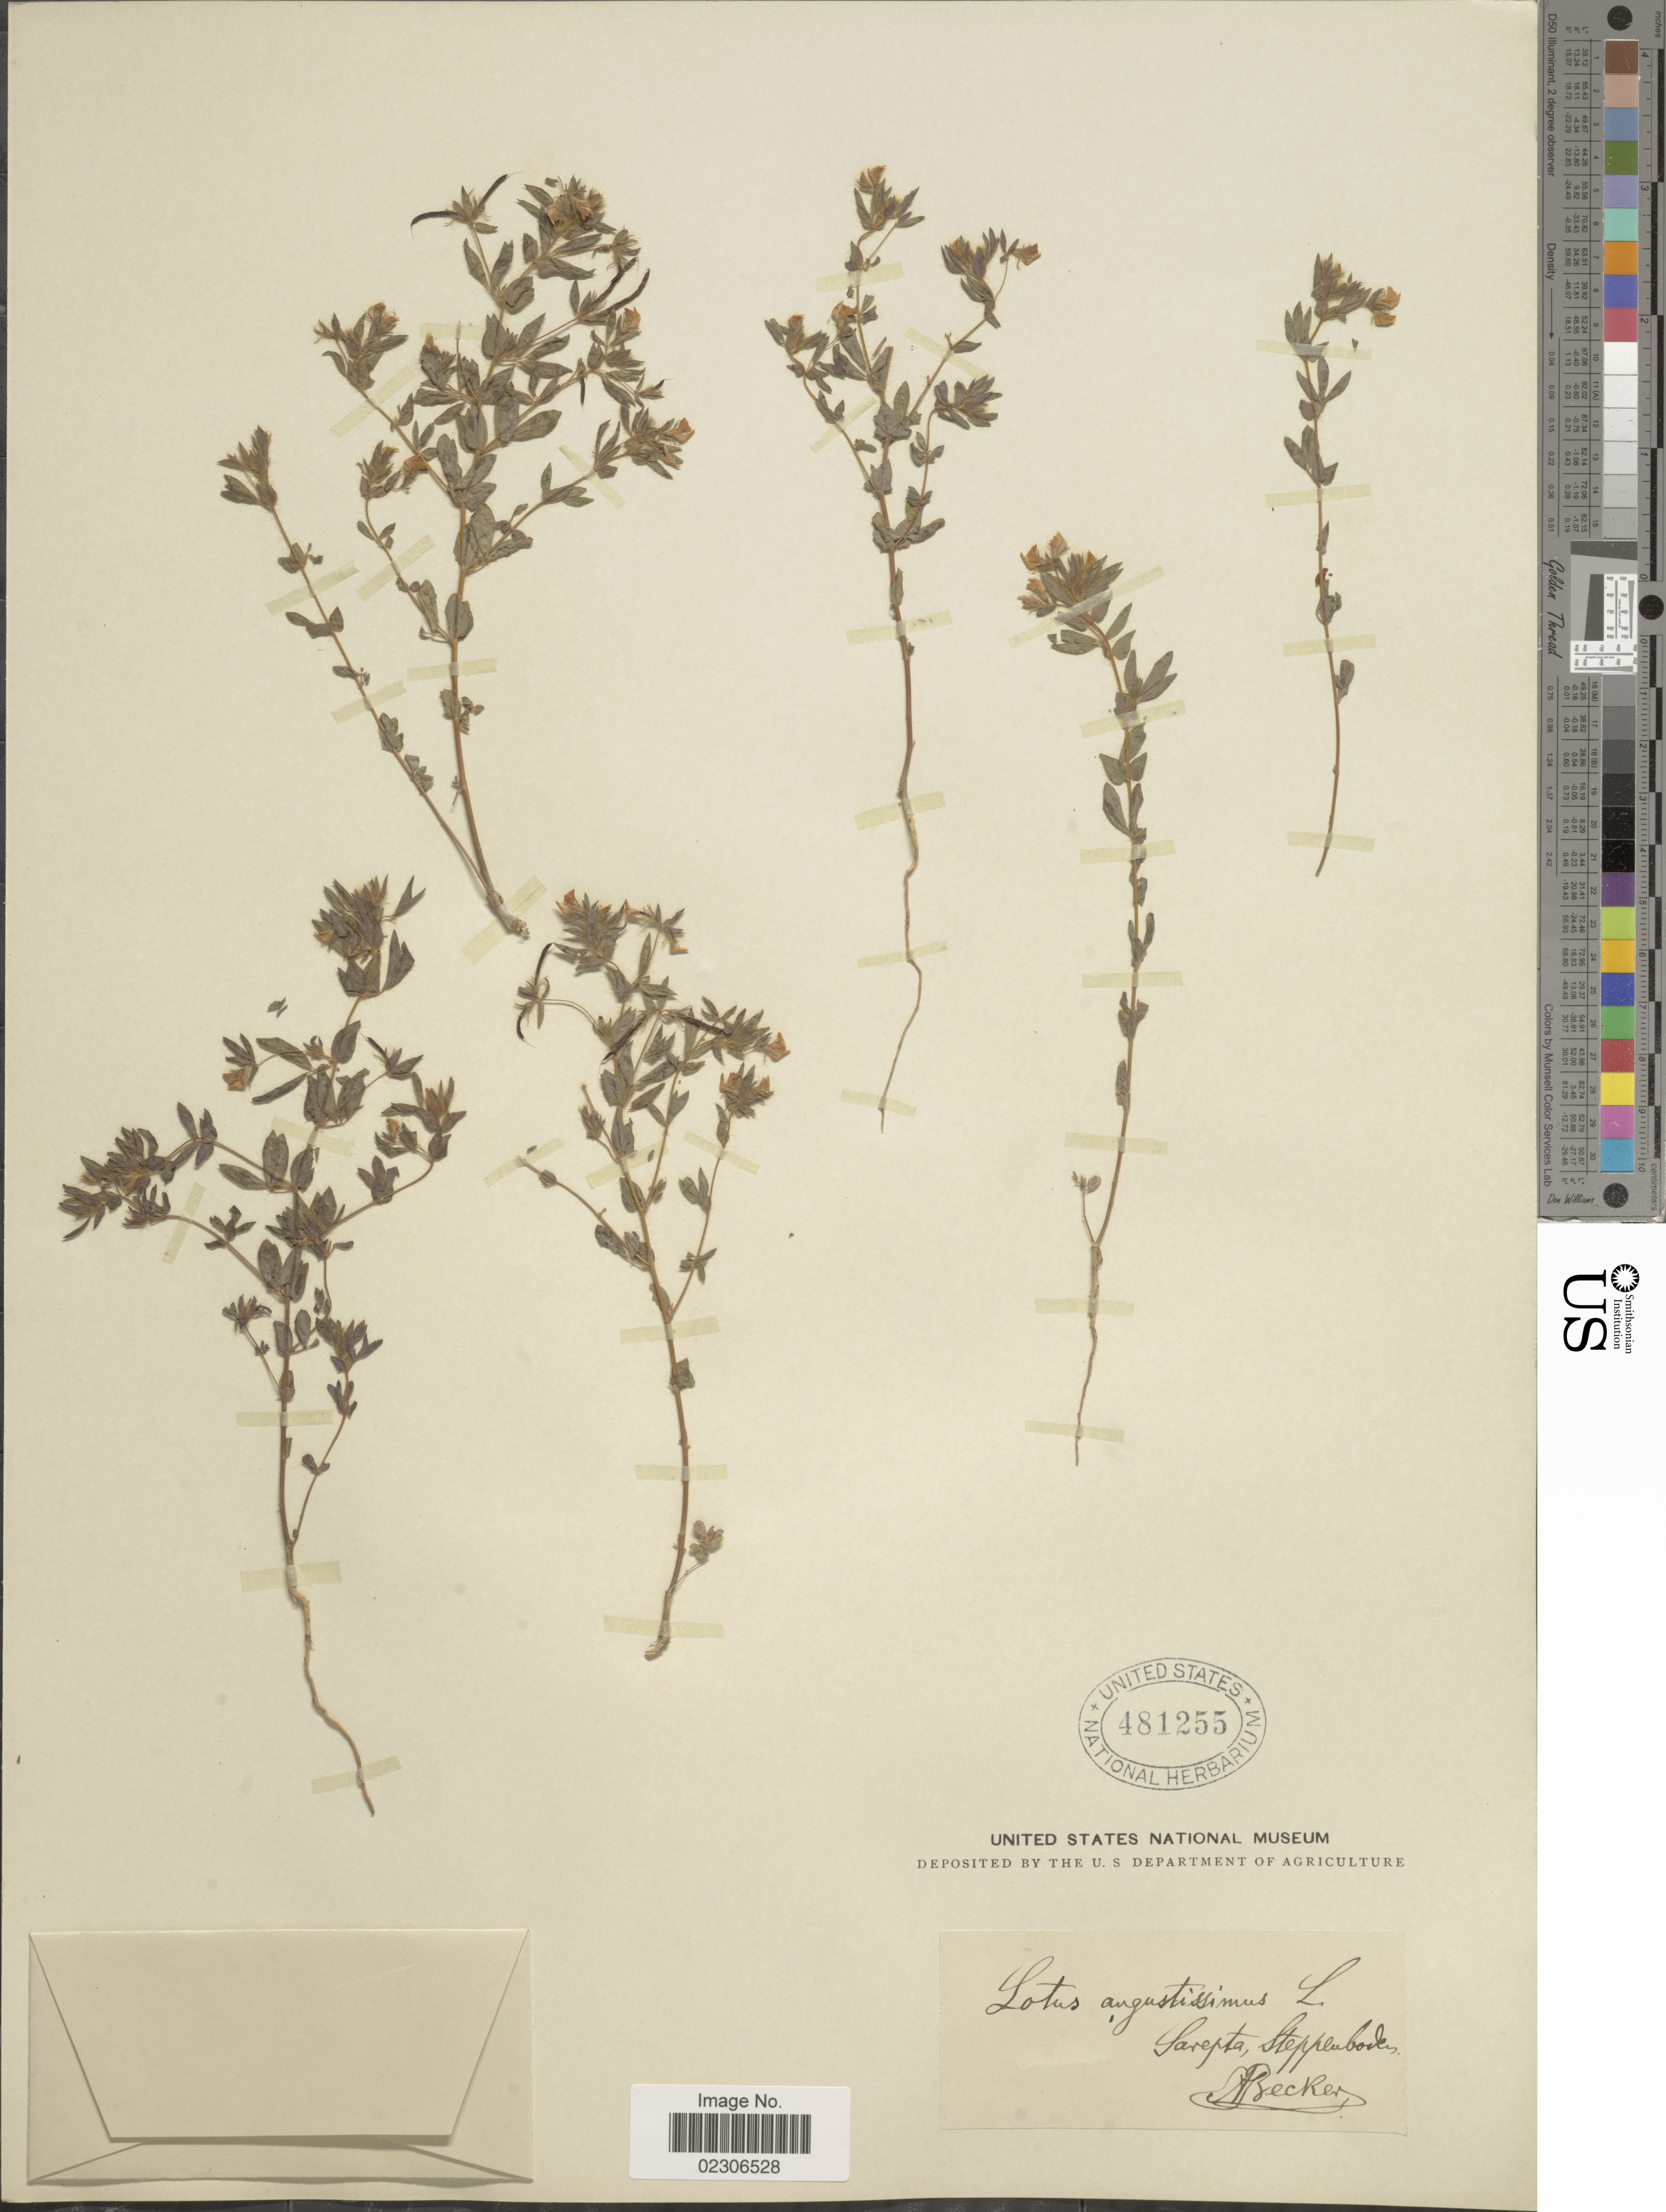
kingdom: Plantae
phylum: Tracheophyta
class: Magnoliopsida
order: Fabales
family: Fabaceae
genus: Lotus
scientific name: Lotus angustissimus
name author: L.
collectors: A. Becker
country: Russian Federation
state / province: Volgograd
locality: Sarepta, Steppenboden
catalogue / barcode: US 481255